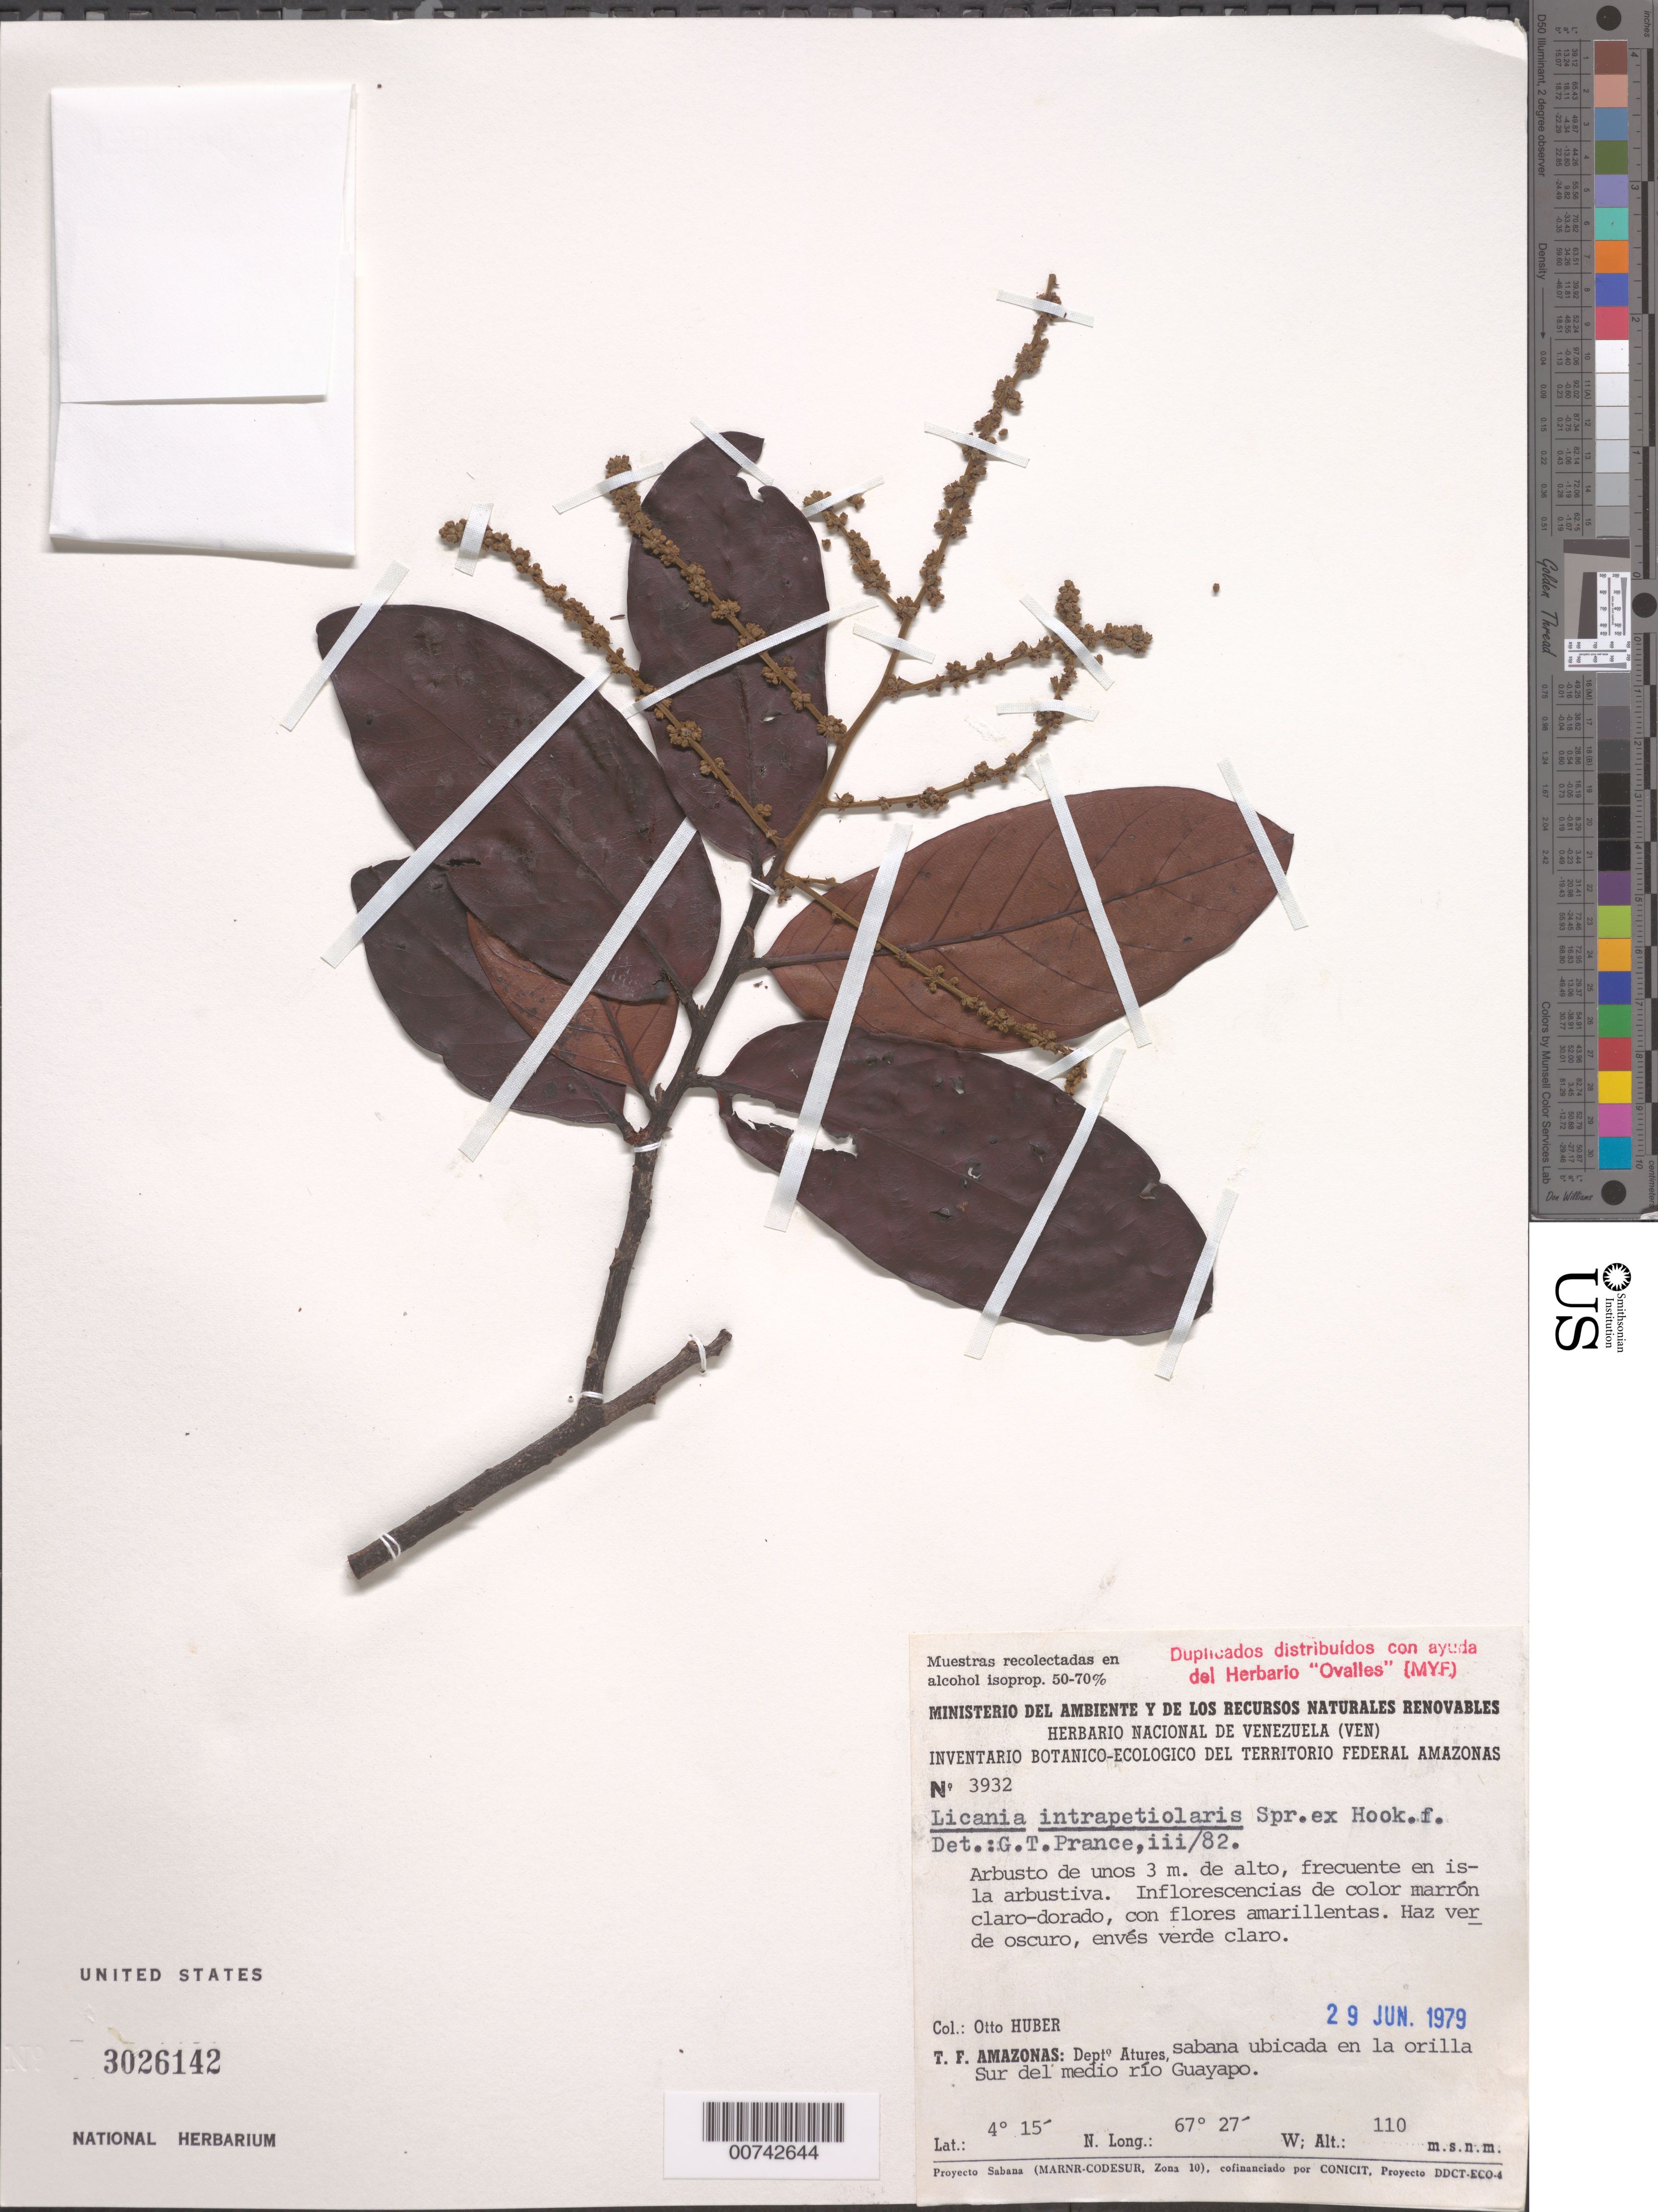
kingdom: Plantae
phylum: Tracheophyta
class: Magnoliopsida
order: Malpighiales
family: Chrysobalanaceae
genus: Hymenopus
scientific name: Hymenopus intrapetiolaris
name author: (Spreng. ex Hook. f.) Sothers & Prance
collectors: O. Huber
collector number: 3932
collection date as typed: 29-Jun-79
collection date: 1979-06-29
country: Venezuela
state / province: Amazonas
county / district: Atures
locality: Medio Río Guayapo, S of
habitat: Sabana ubicada en la orilla; en isla arbustiva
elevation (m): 110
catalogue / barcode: US 3026142